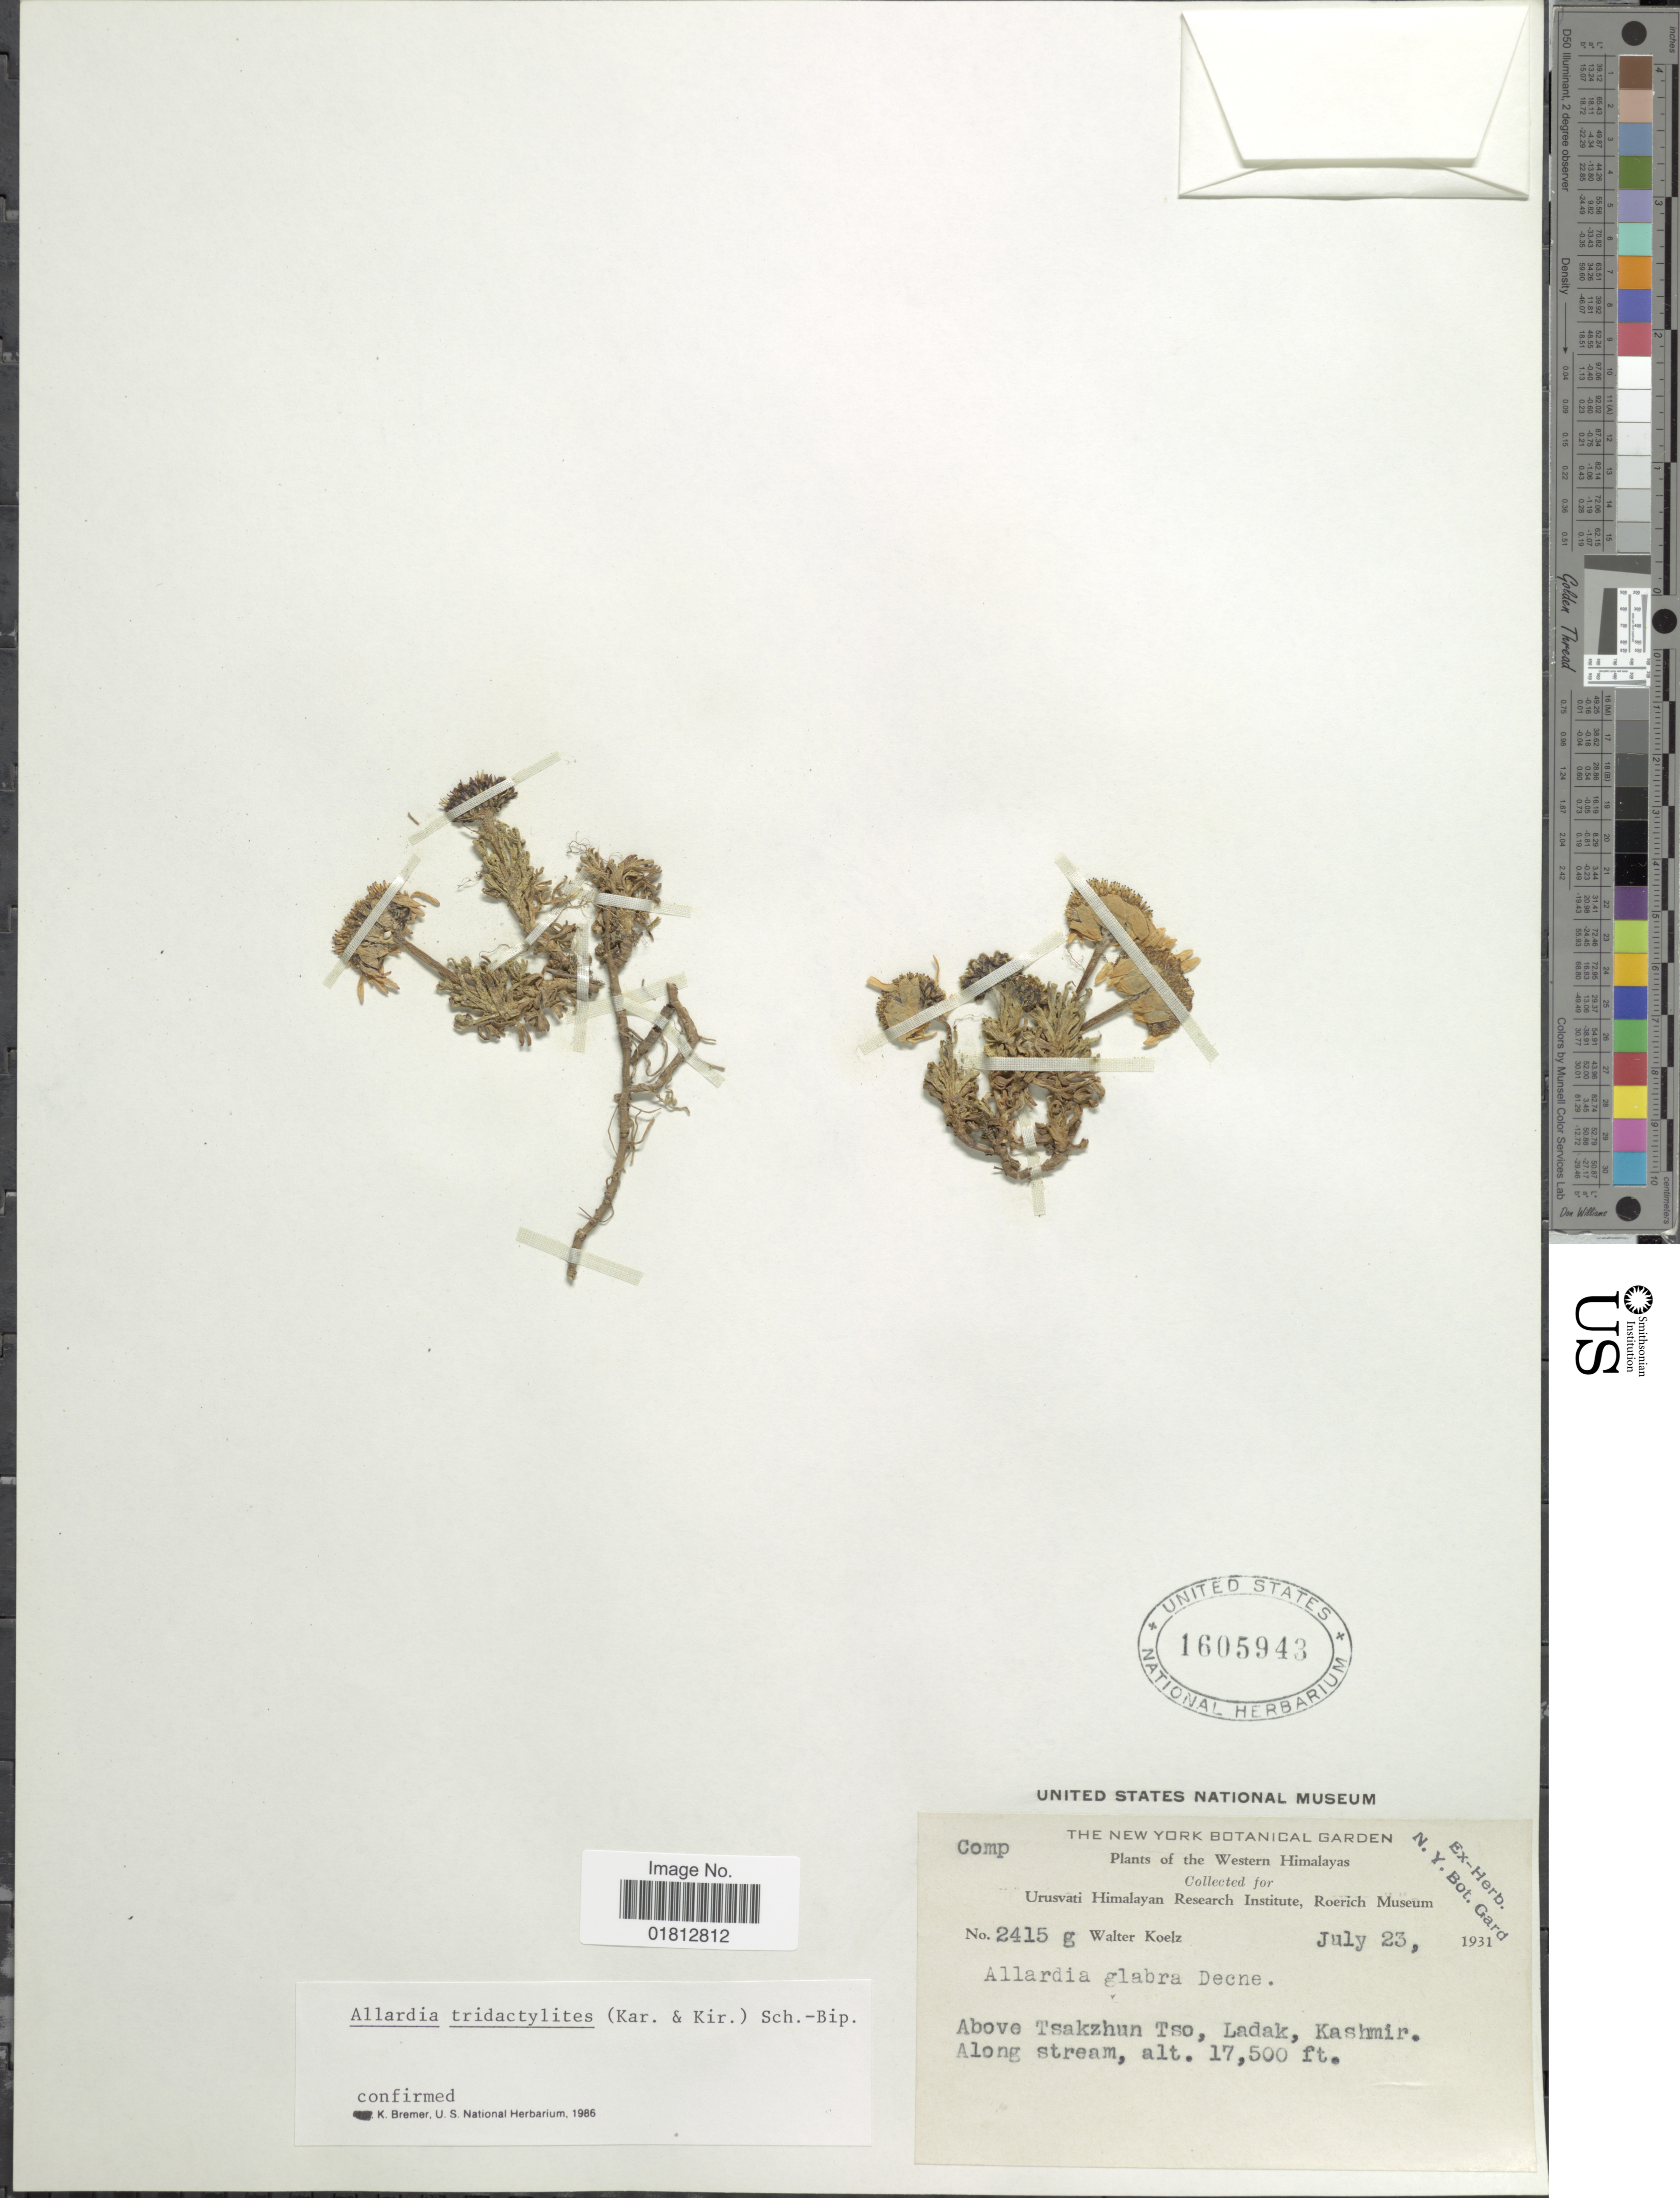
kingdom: Plantae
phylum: Tracheophyta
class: Magnoliopsida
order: Asterales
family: Asteraceae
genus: Allardia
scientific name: Allardia tridactylites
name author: (Kar. & Kir.) Sch. Bip.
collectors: W. N. Koelz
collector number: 2415g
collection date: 1931-07-23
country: India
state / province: Ladakh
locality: Western Himalayas, above Tsakzhun Tso, Ladak, Kashmir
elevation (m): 5334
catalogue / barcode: US 1605943